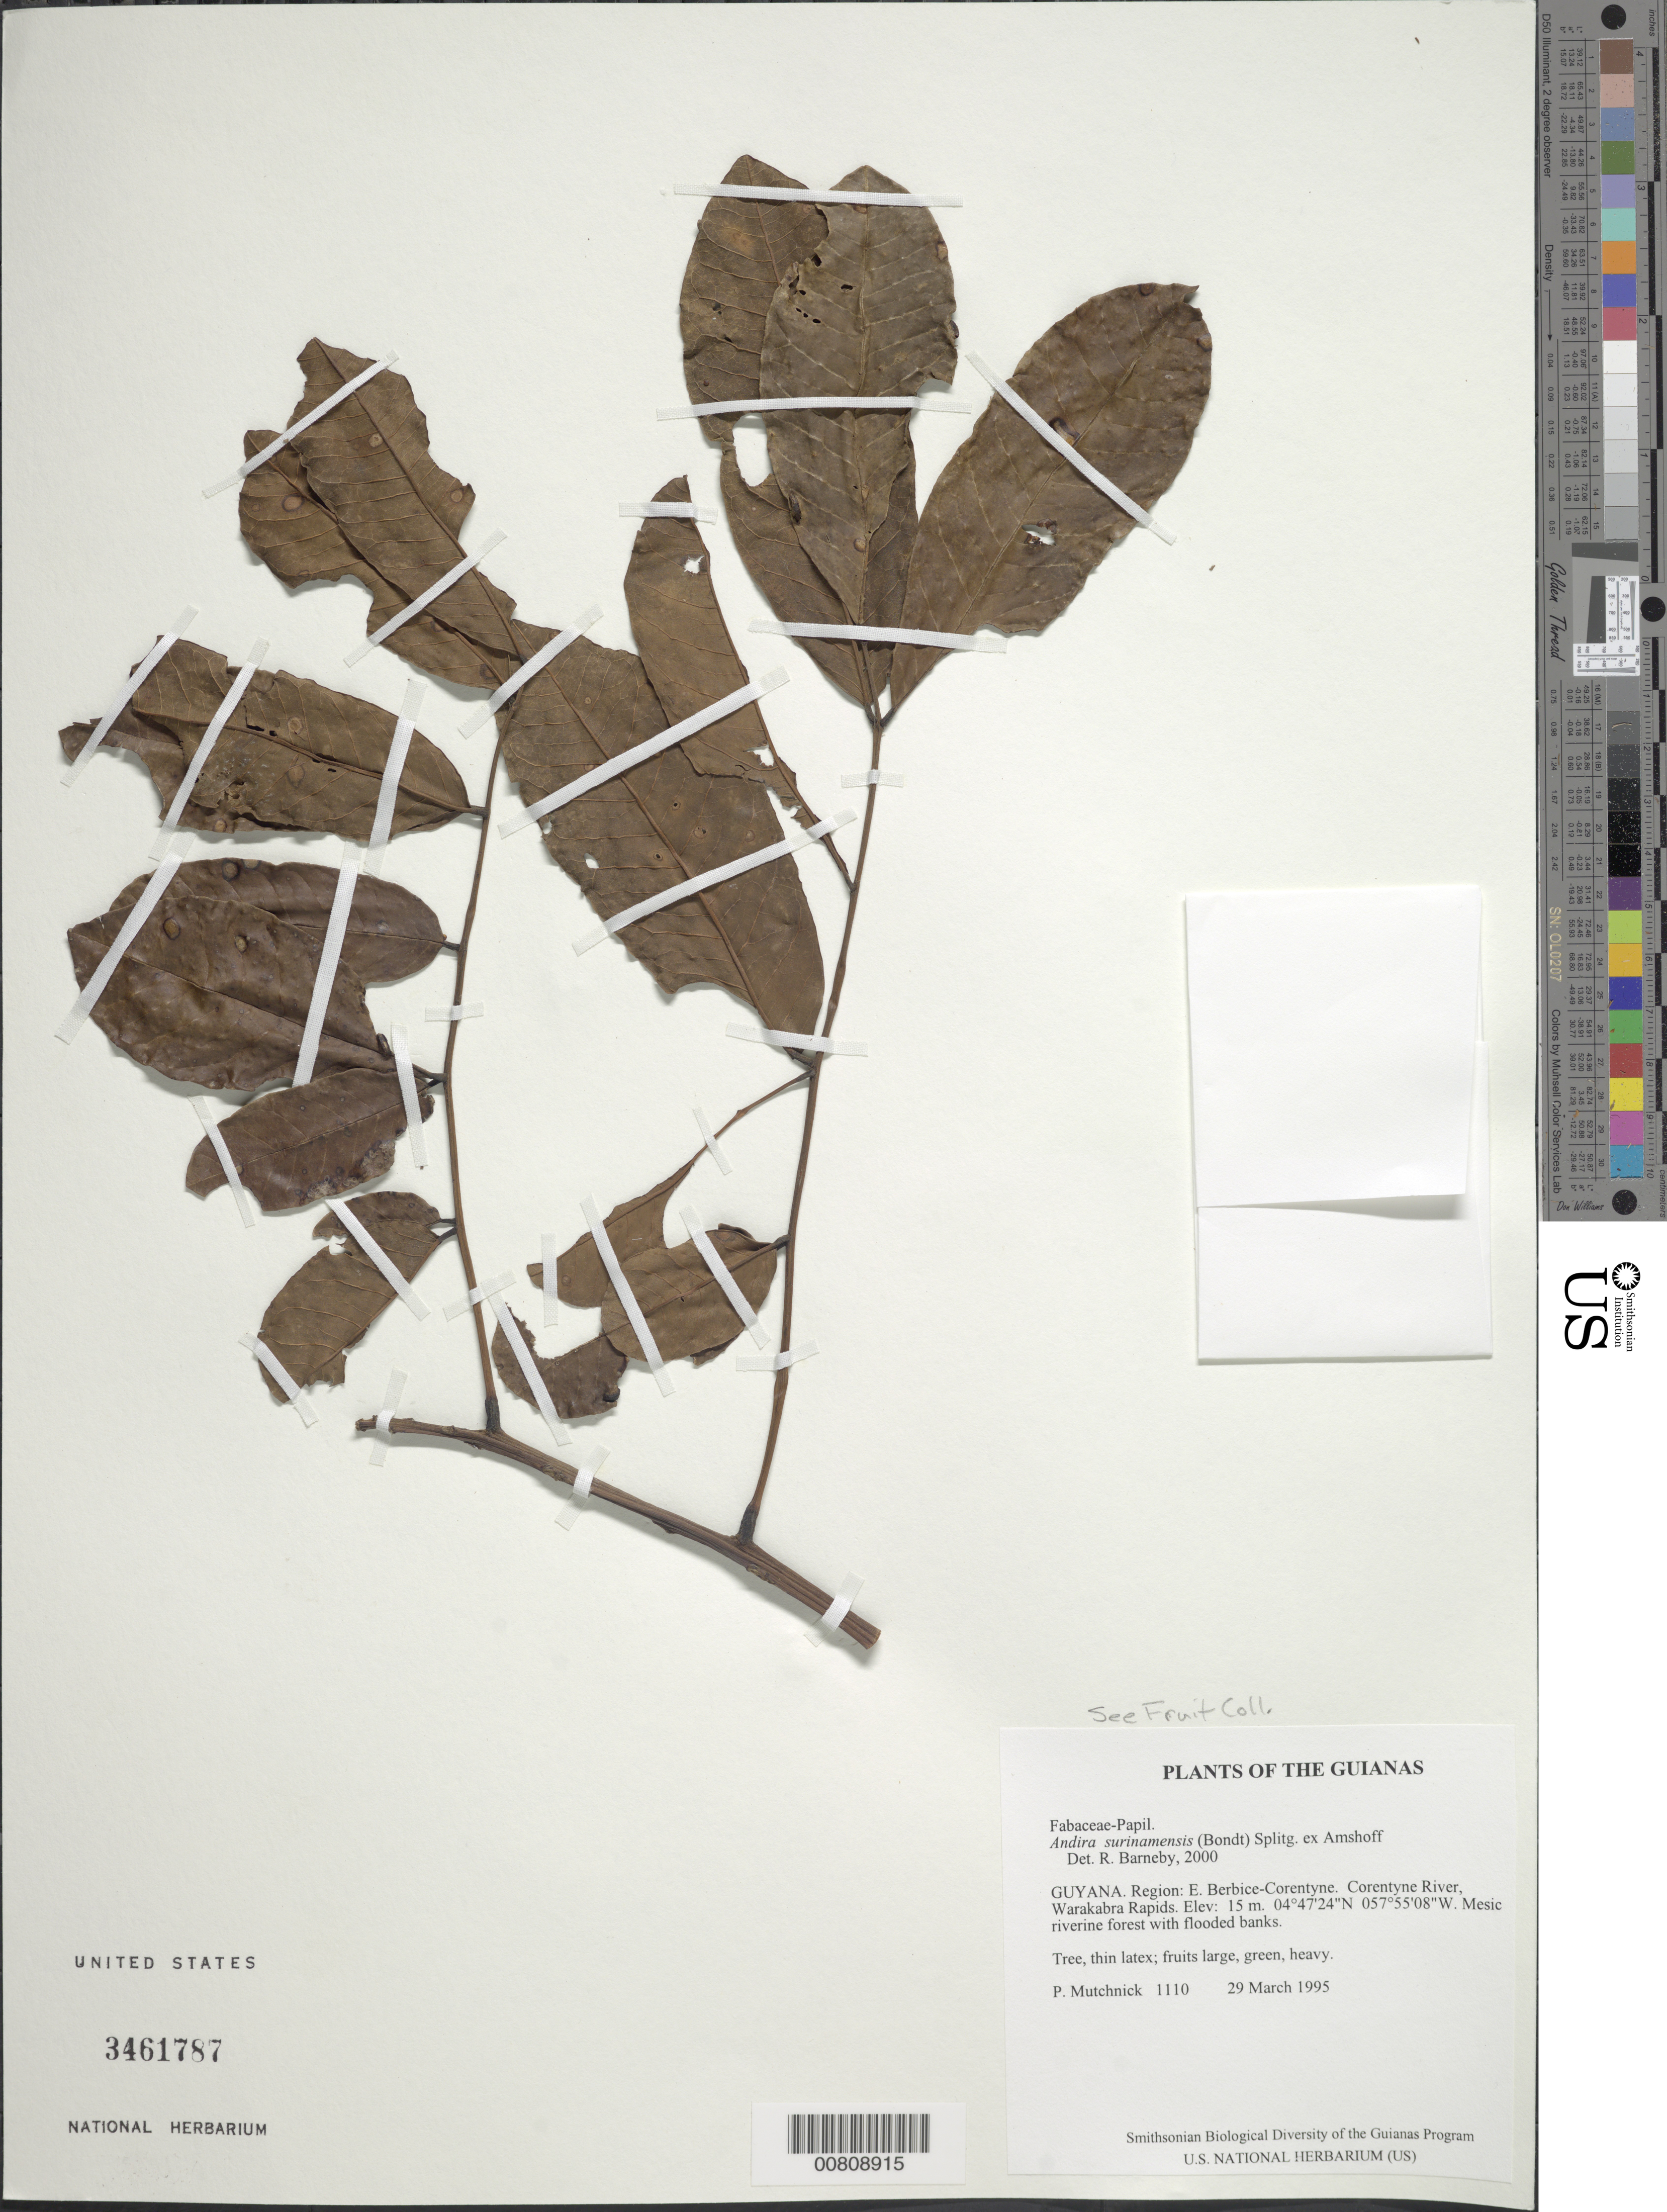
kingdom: Plantae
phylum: Tracheophyta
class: Magnoliopsida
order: Fabales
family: Fabaceae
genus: Andira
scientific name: Andira surinamensis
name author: (Bondt) Splitg. ex Amshoff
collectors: P. Mutchnick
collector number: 1110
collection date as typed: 29 March 1995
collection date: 1995-03-29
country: Guyana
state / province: E. Berbice-Corentyne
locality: Corentyne River, Warakabra Rapids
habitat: Mesic riverine forest with flooded banks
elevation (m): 15